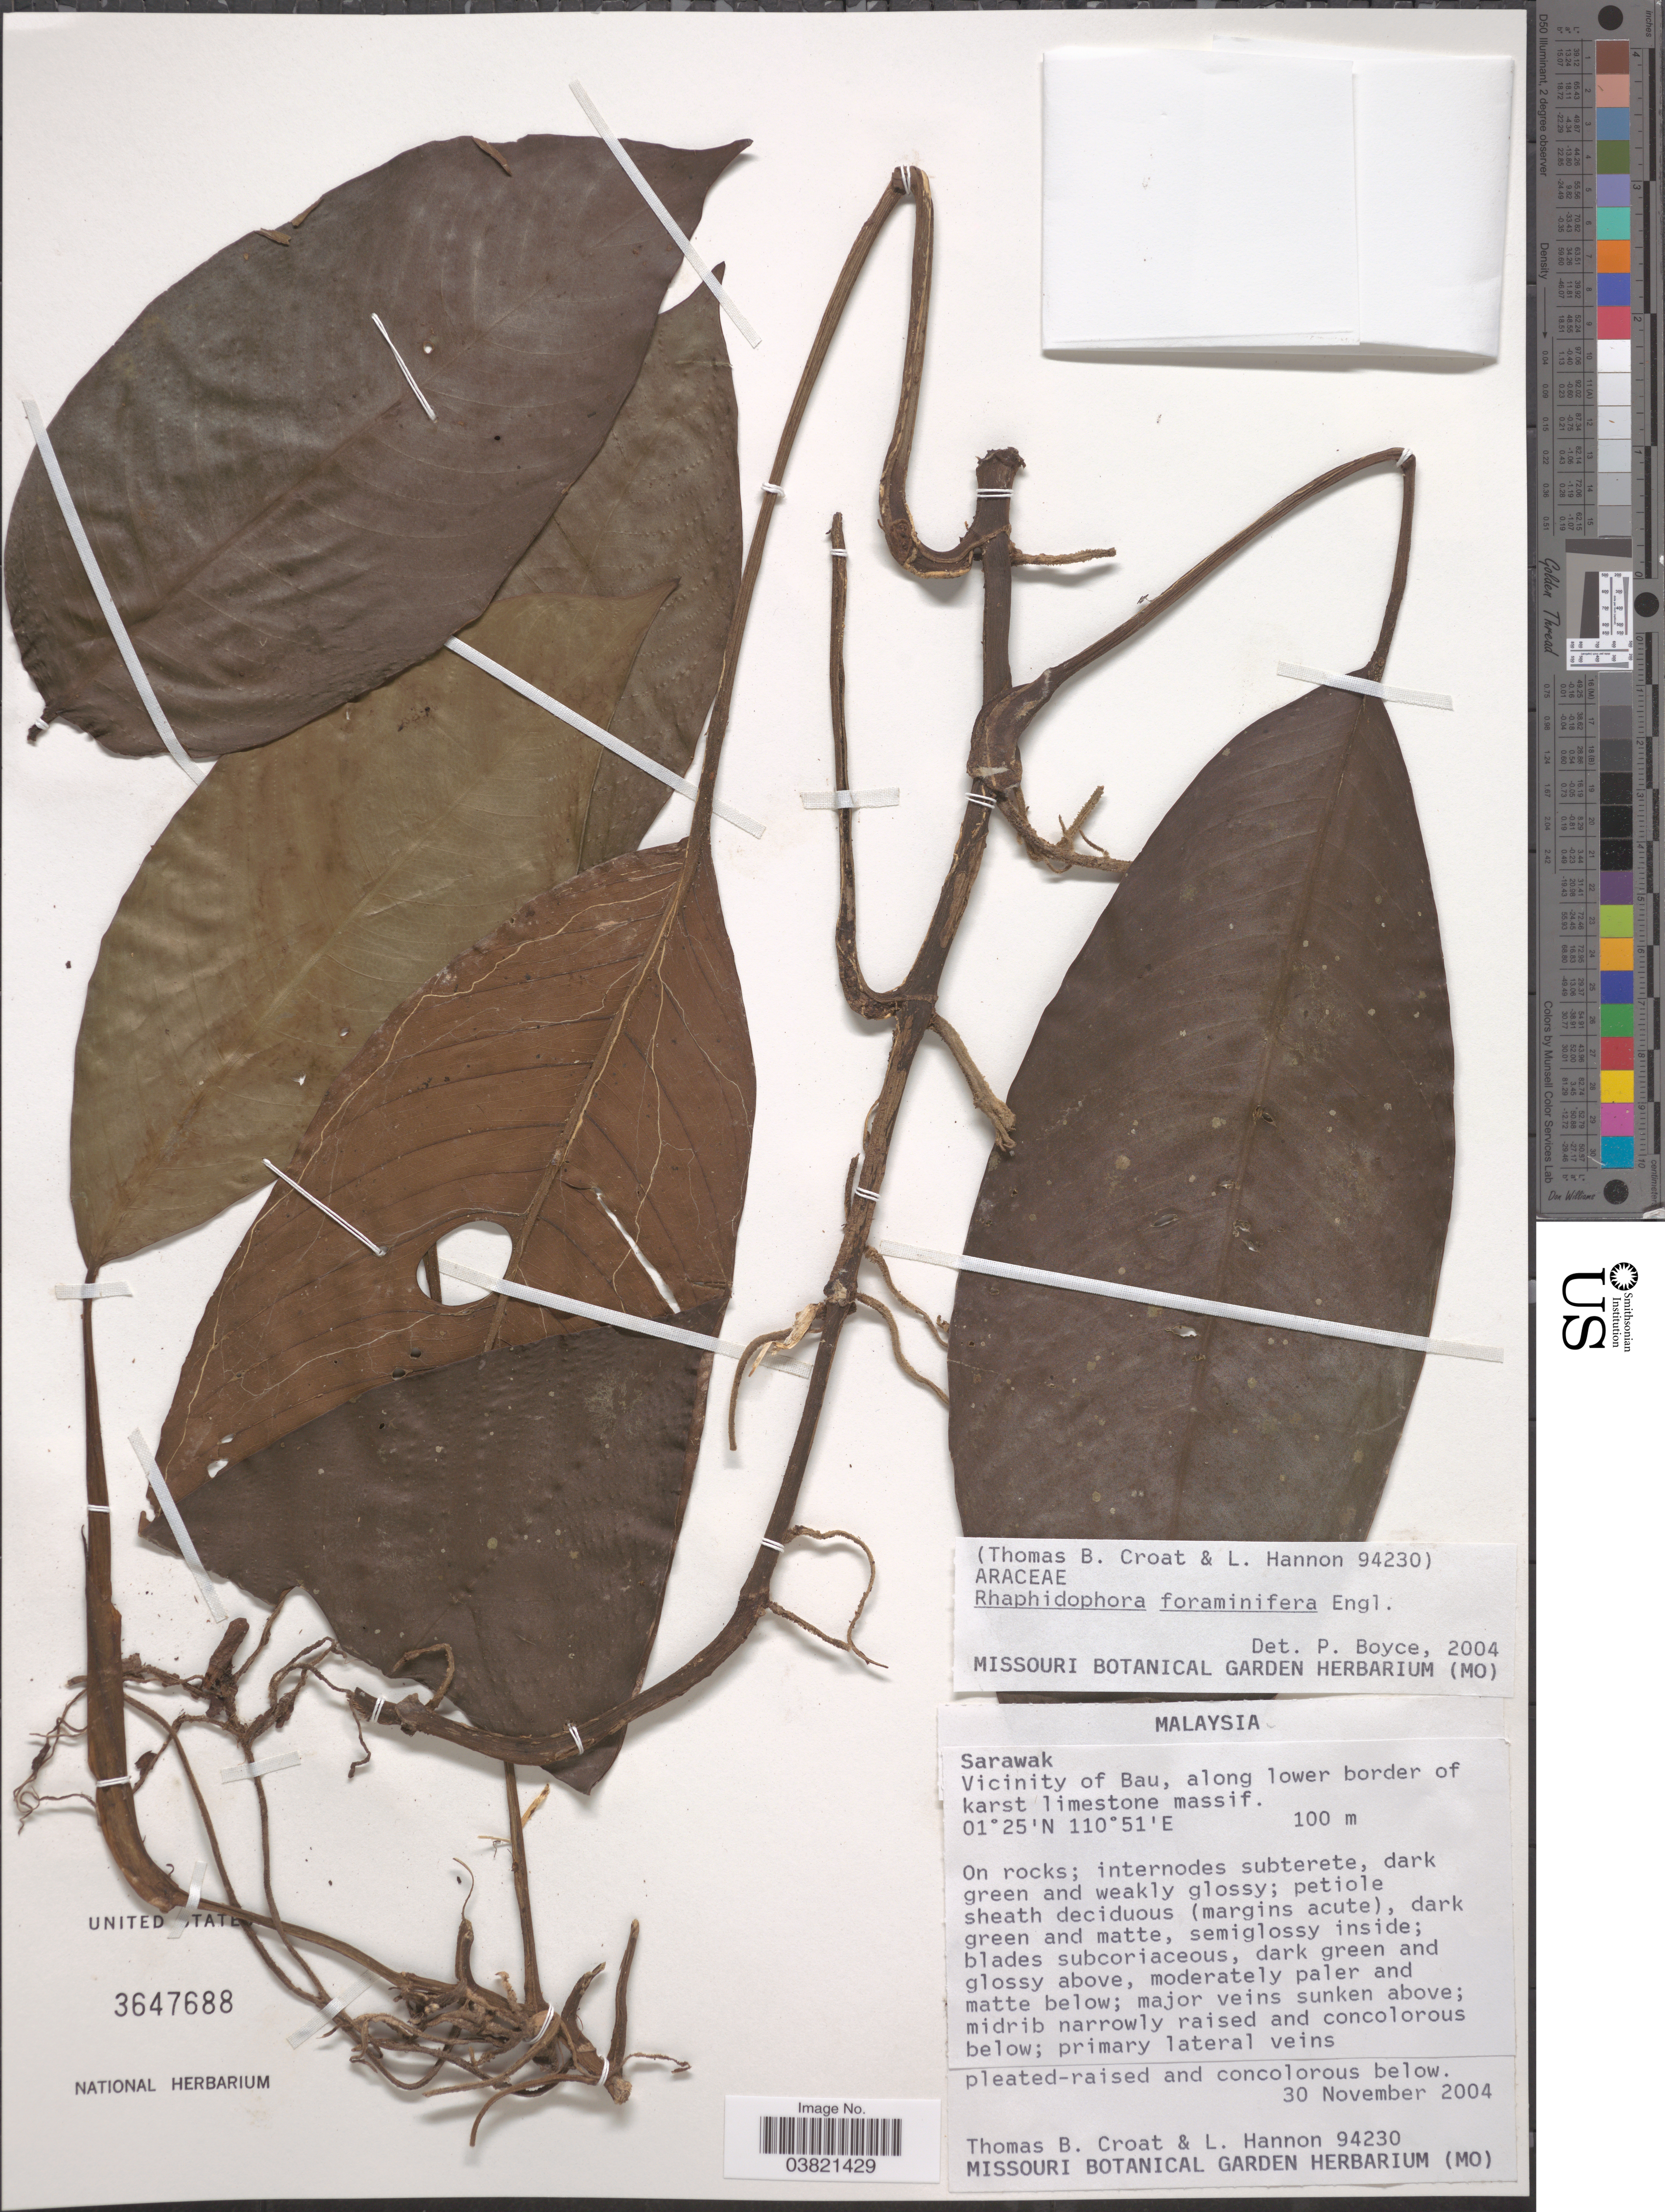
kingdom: Plantae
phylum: Tracheophyta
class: Liliopsida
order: Alismatales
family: Araceae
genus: Rhaphidophora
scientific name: Rhaphidophora foraminifera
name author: (Engl.) Engl.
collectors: T. B. Croat & L. Hannon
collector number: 94230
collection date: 2004-11-30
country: Malaysia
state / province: Sarawak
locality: Vicinity of Bau, along lower border of karst limestone massif.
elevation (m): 100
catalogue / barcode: US 3647688